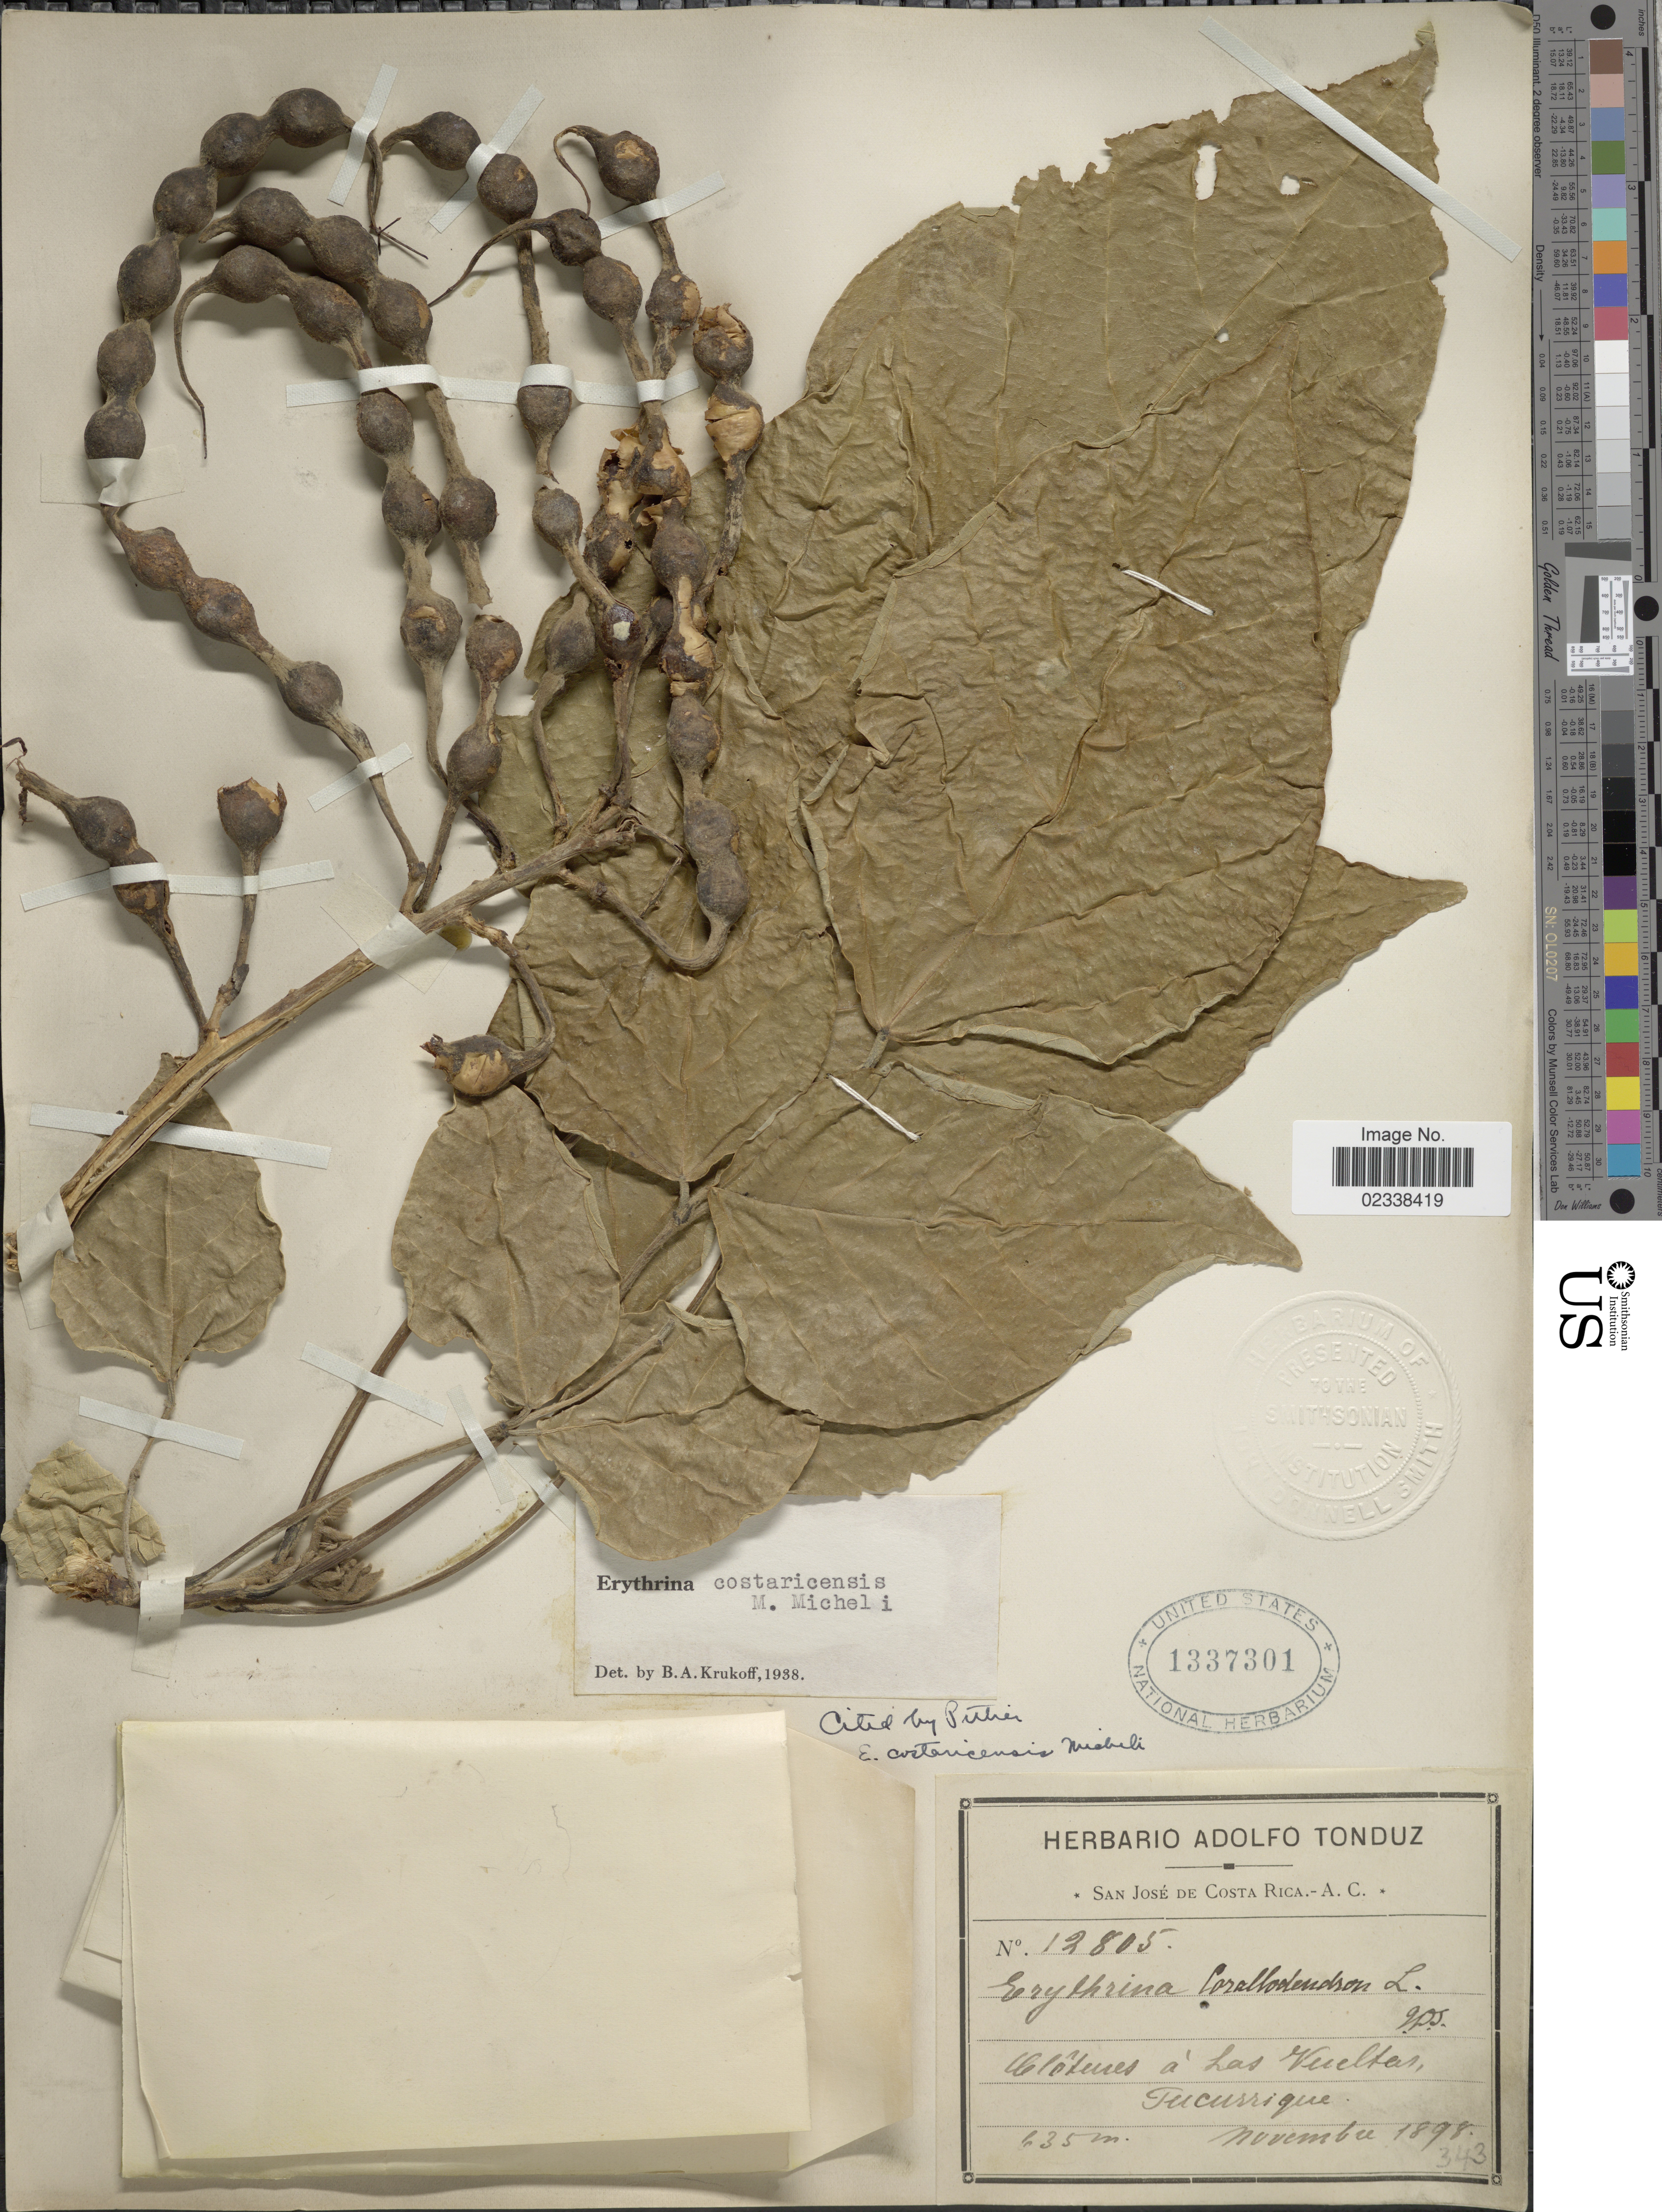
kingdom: Plantae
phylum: Tracheophyta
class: Magnoliopsida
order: Fabales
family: Fabaceae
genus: Erythrina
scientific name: Erythrina costaricensis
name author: Micheli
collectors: ex Herb. Adolfo Tonduz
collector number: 12805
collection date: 1898-11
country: Costa Rica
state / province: Cartago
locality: Clôtures a Las Vueltas, Tucurrique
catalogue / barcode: US 1337301